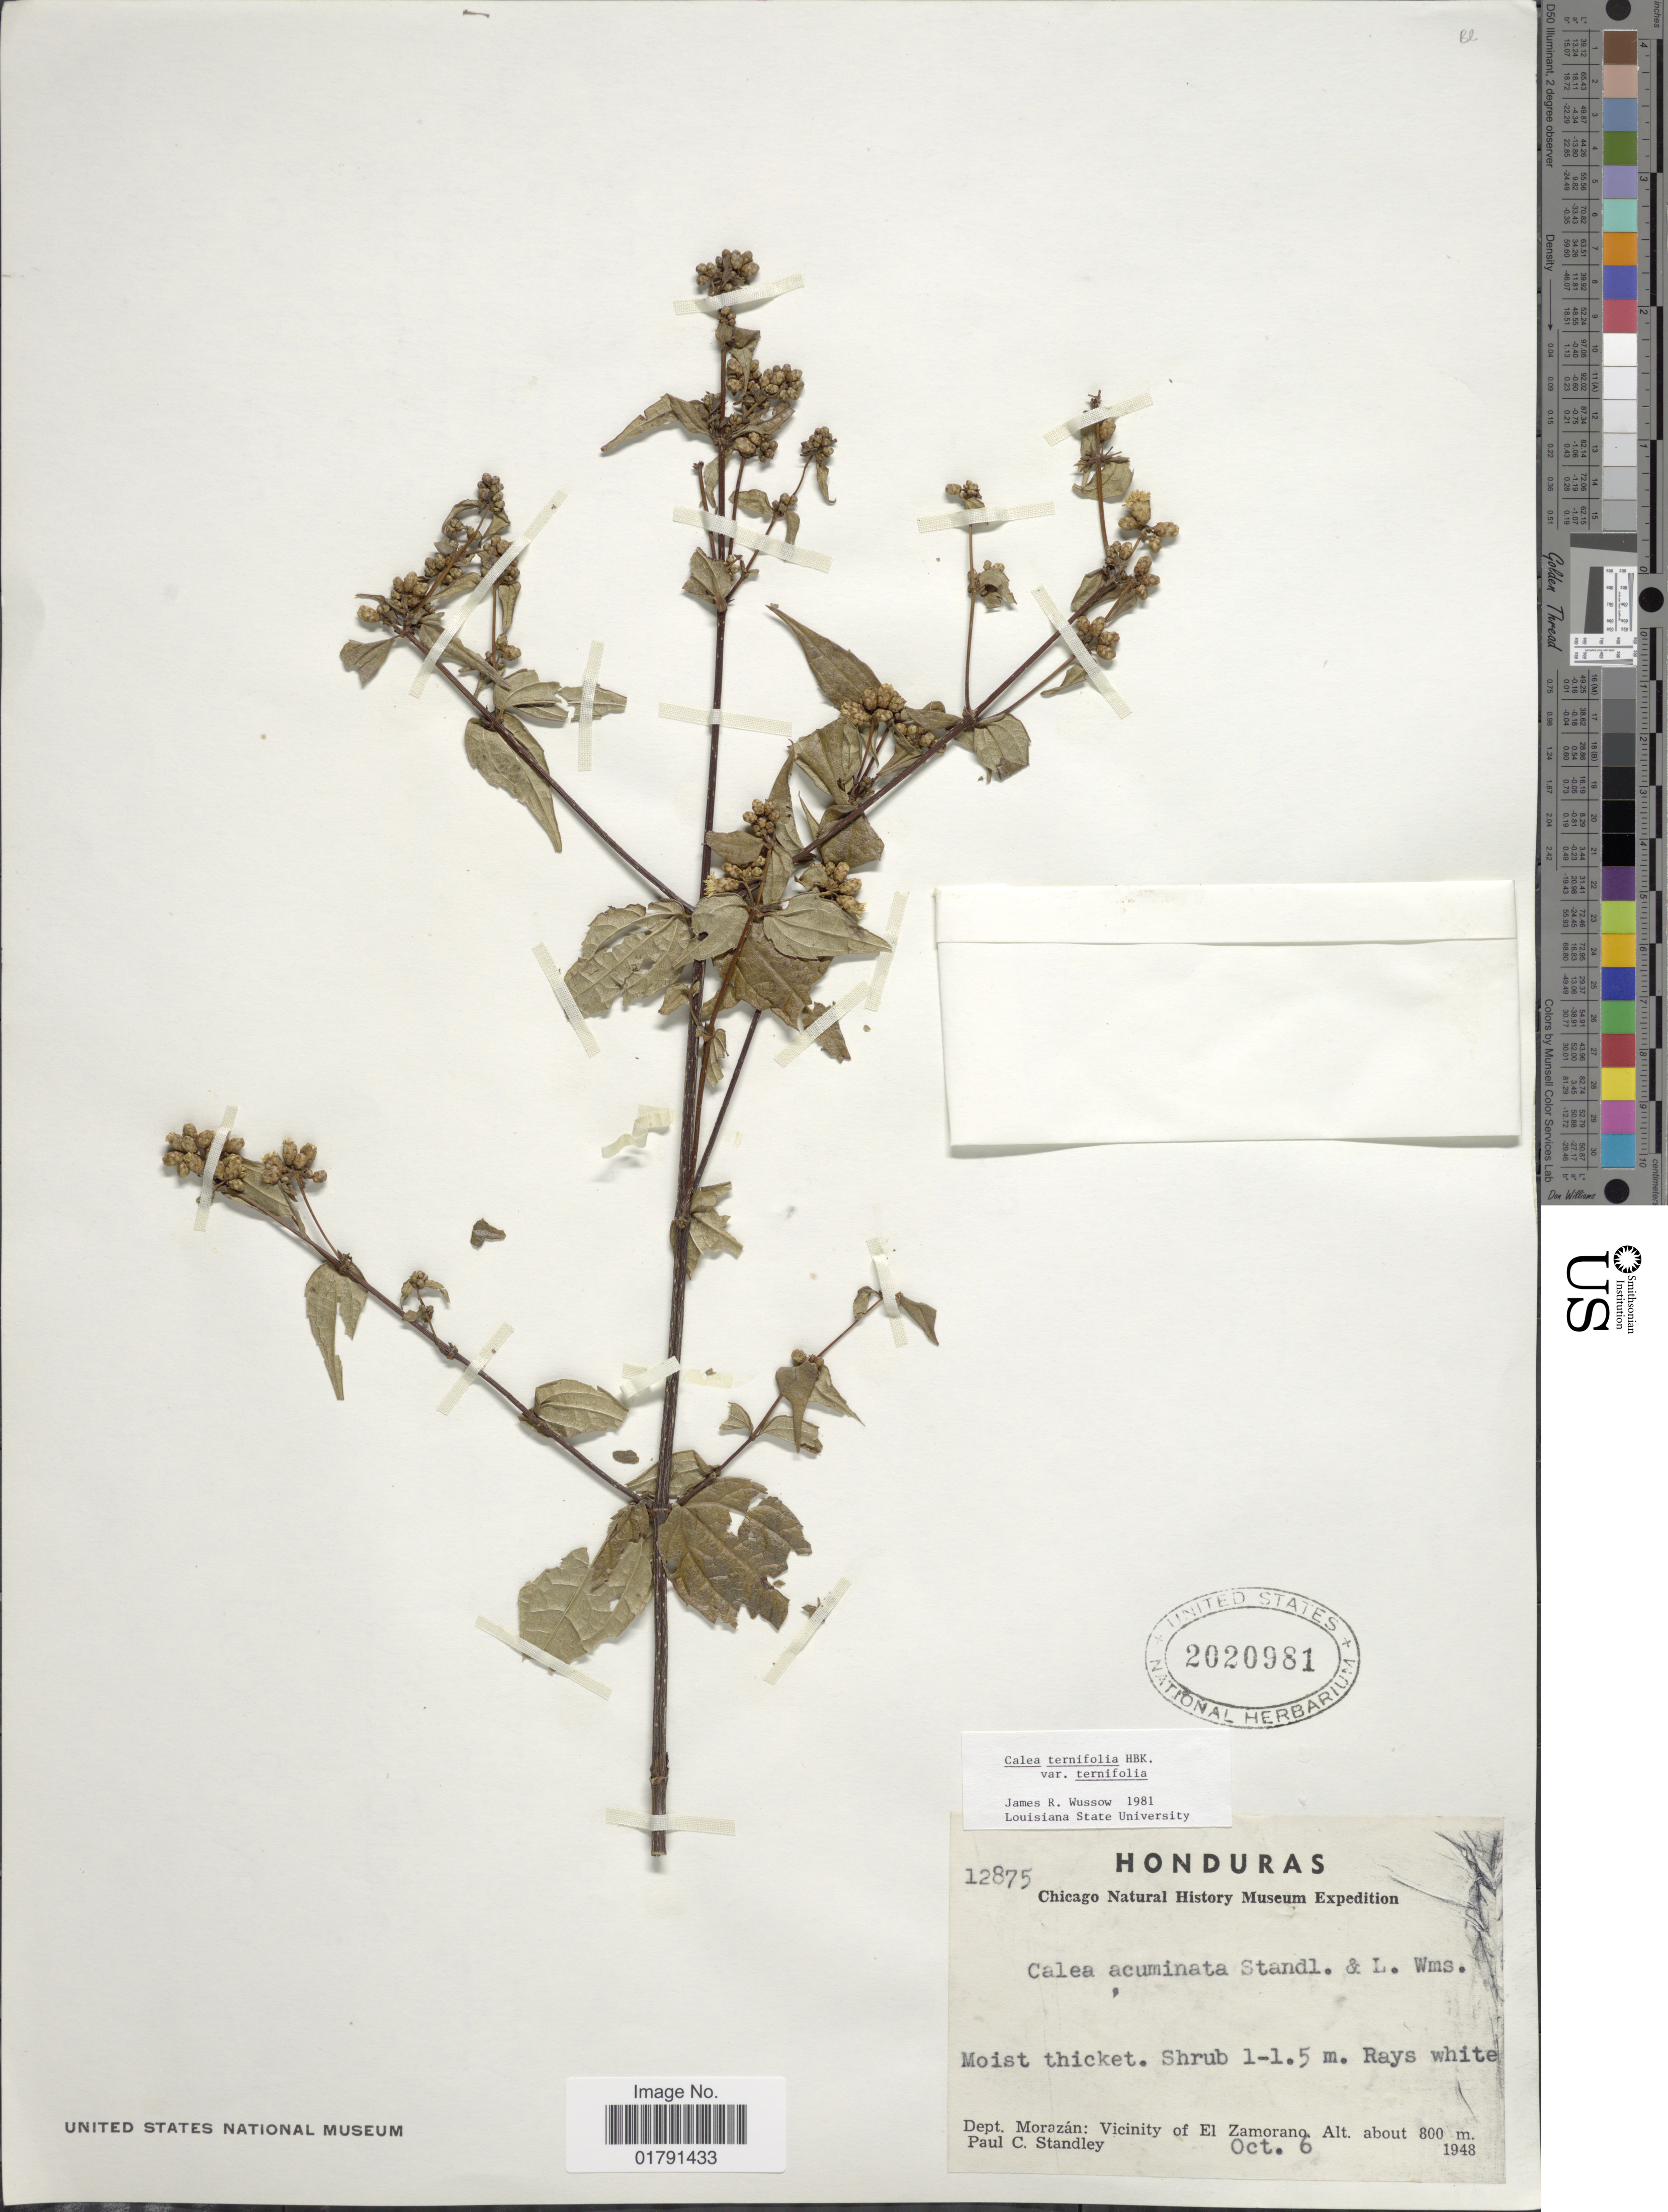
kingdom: Plantae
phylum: Tracheophyta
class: Magnoliopsida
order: Asterales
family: Asteraceae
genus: Calea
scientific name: Calea ternifolia var. ternifolia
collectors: P. C. Standley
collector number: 12875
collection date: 1948-10-06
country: Honduras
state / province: Fco. Morazán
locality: Dept. Morazan, Vicinity of El Zamorano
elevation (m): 800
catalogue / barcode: US 2020981